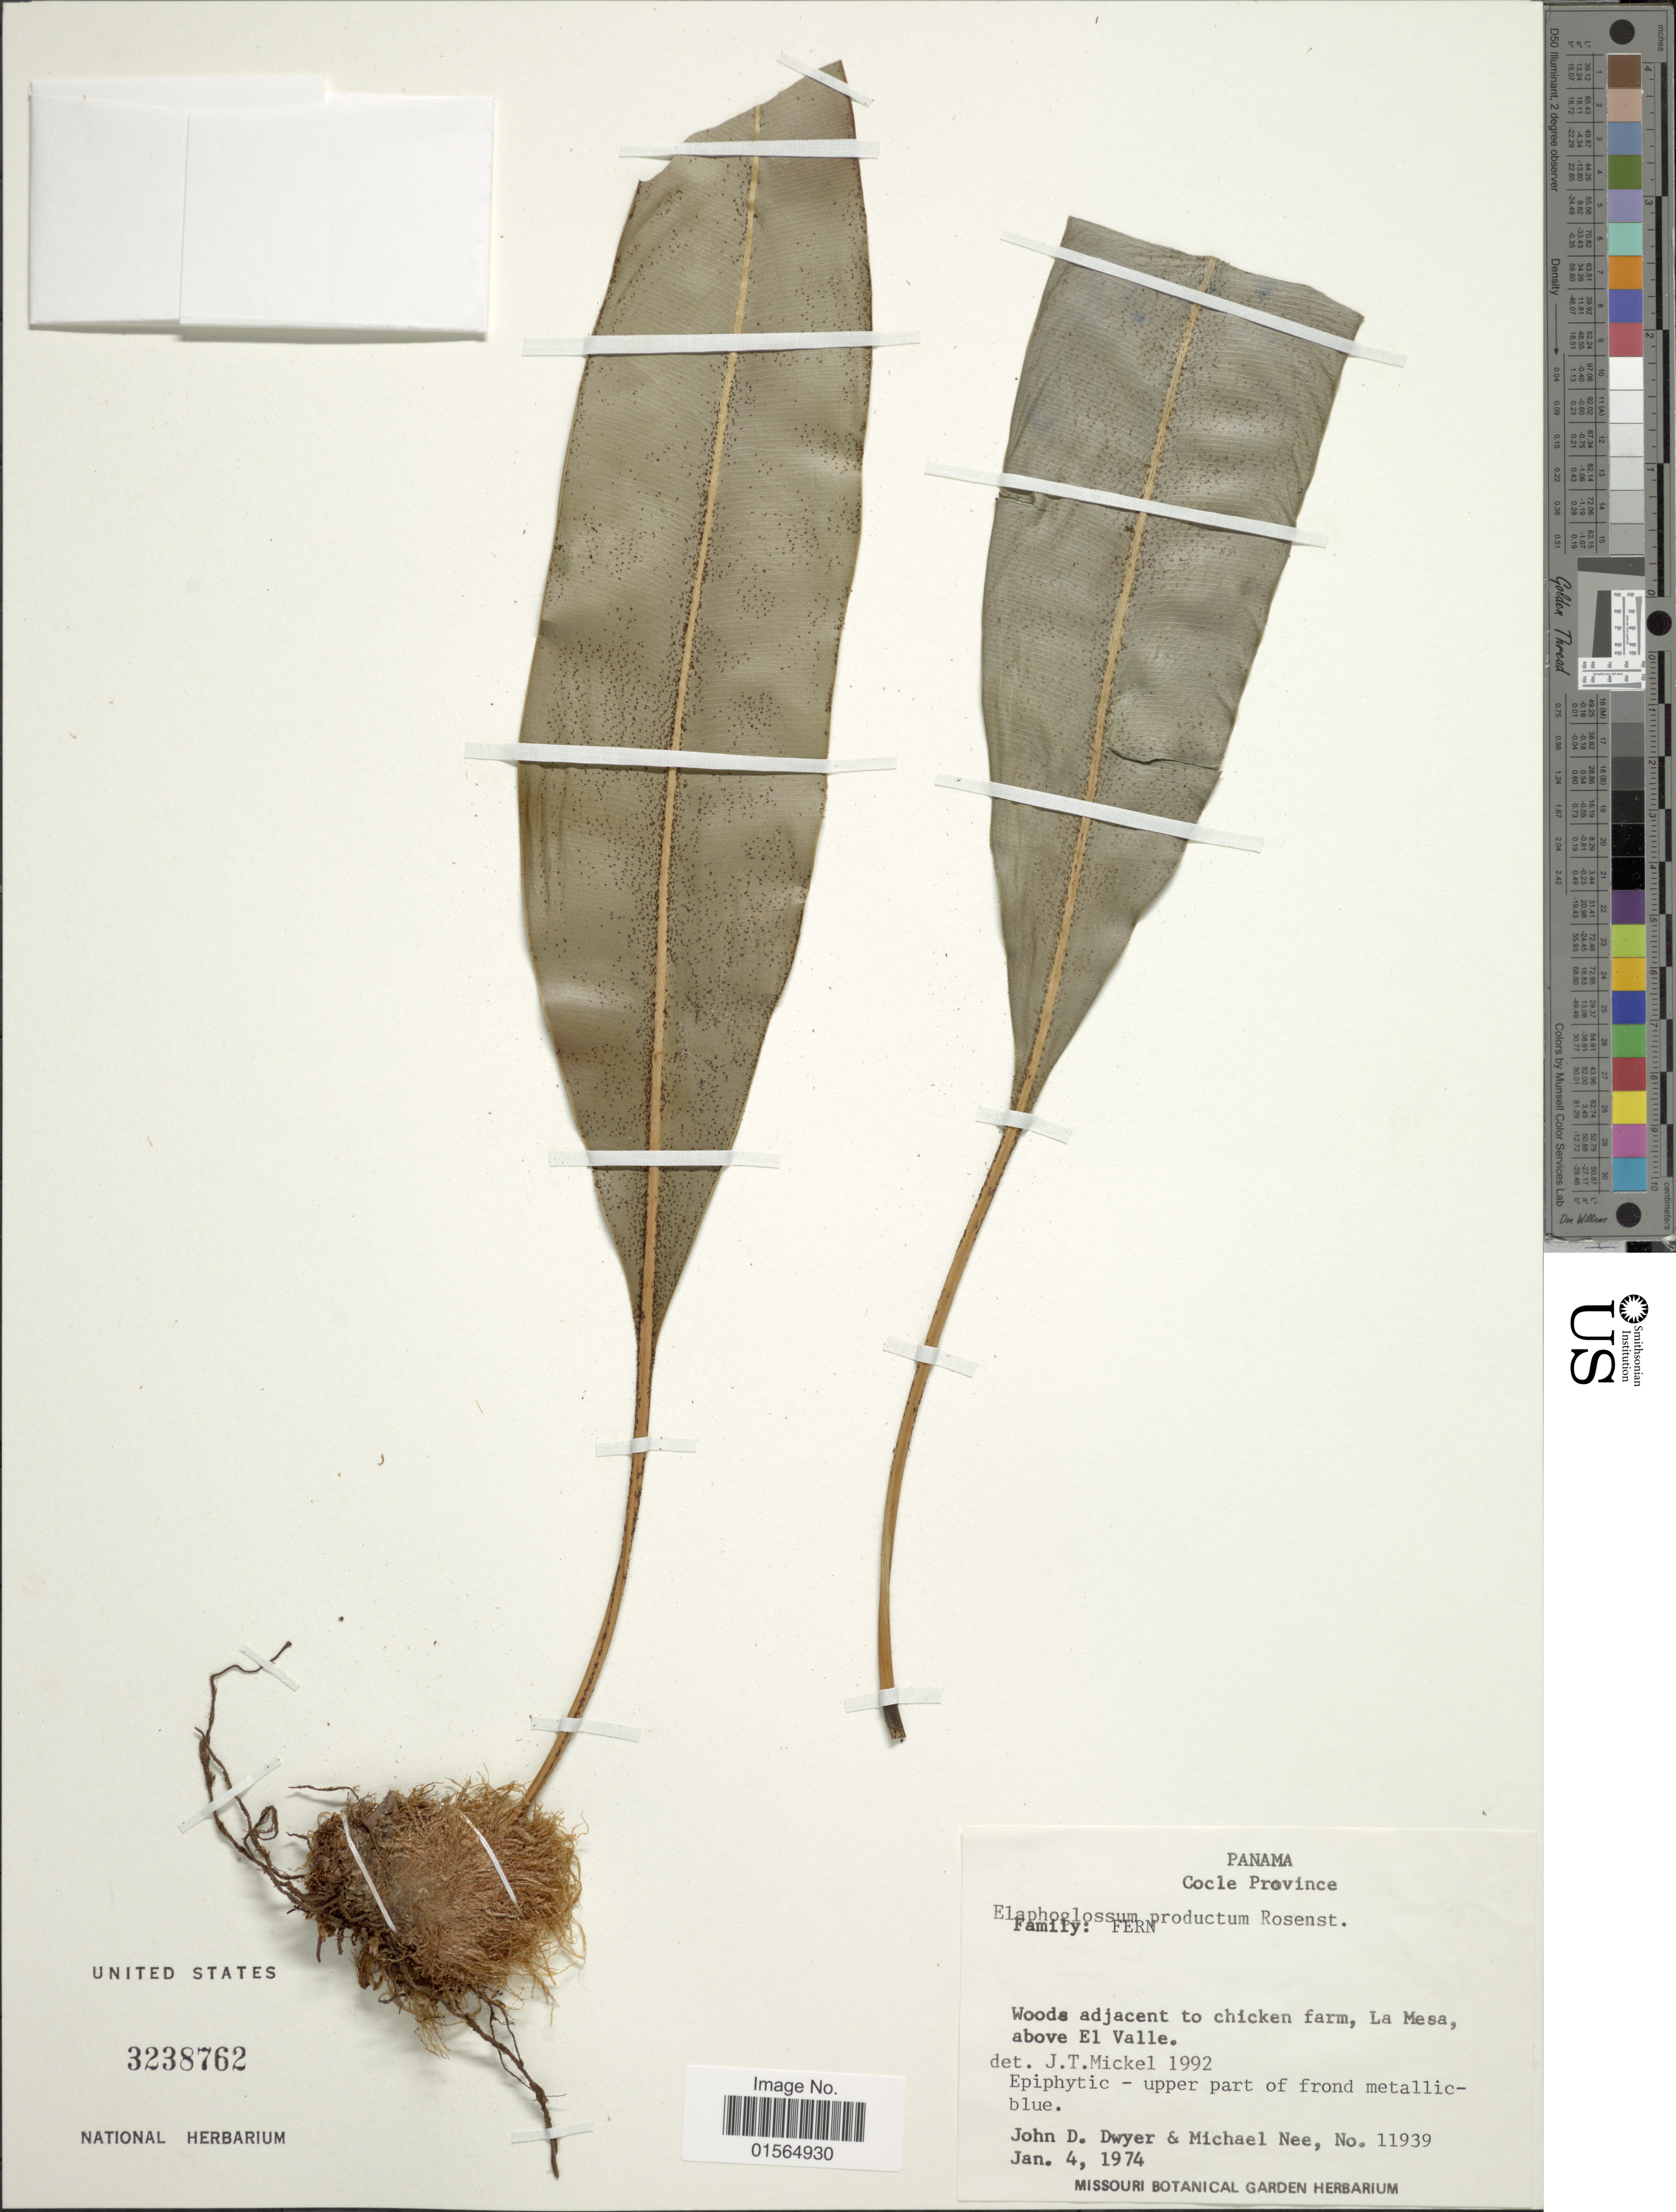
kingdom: Plantae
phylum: Tracheophyta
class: Polypodiopsida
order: Polypodiales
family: Dryopteridaceae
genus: Elaphoglossum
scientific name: Elaphoglossum productum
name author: Rosenst.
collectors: J. D. Dwyer & M. Nee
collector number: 11939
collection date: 1974-01-04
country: Panama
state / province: Coclé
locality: Woods adjacent to chicken farm, La Mesa, above El Valle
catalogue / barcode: US 3238762